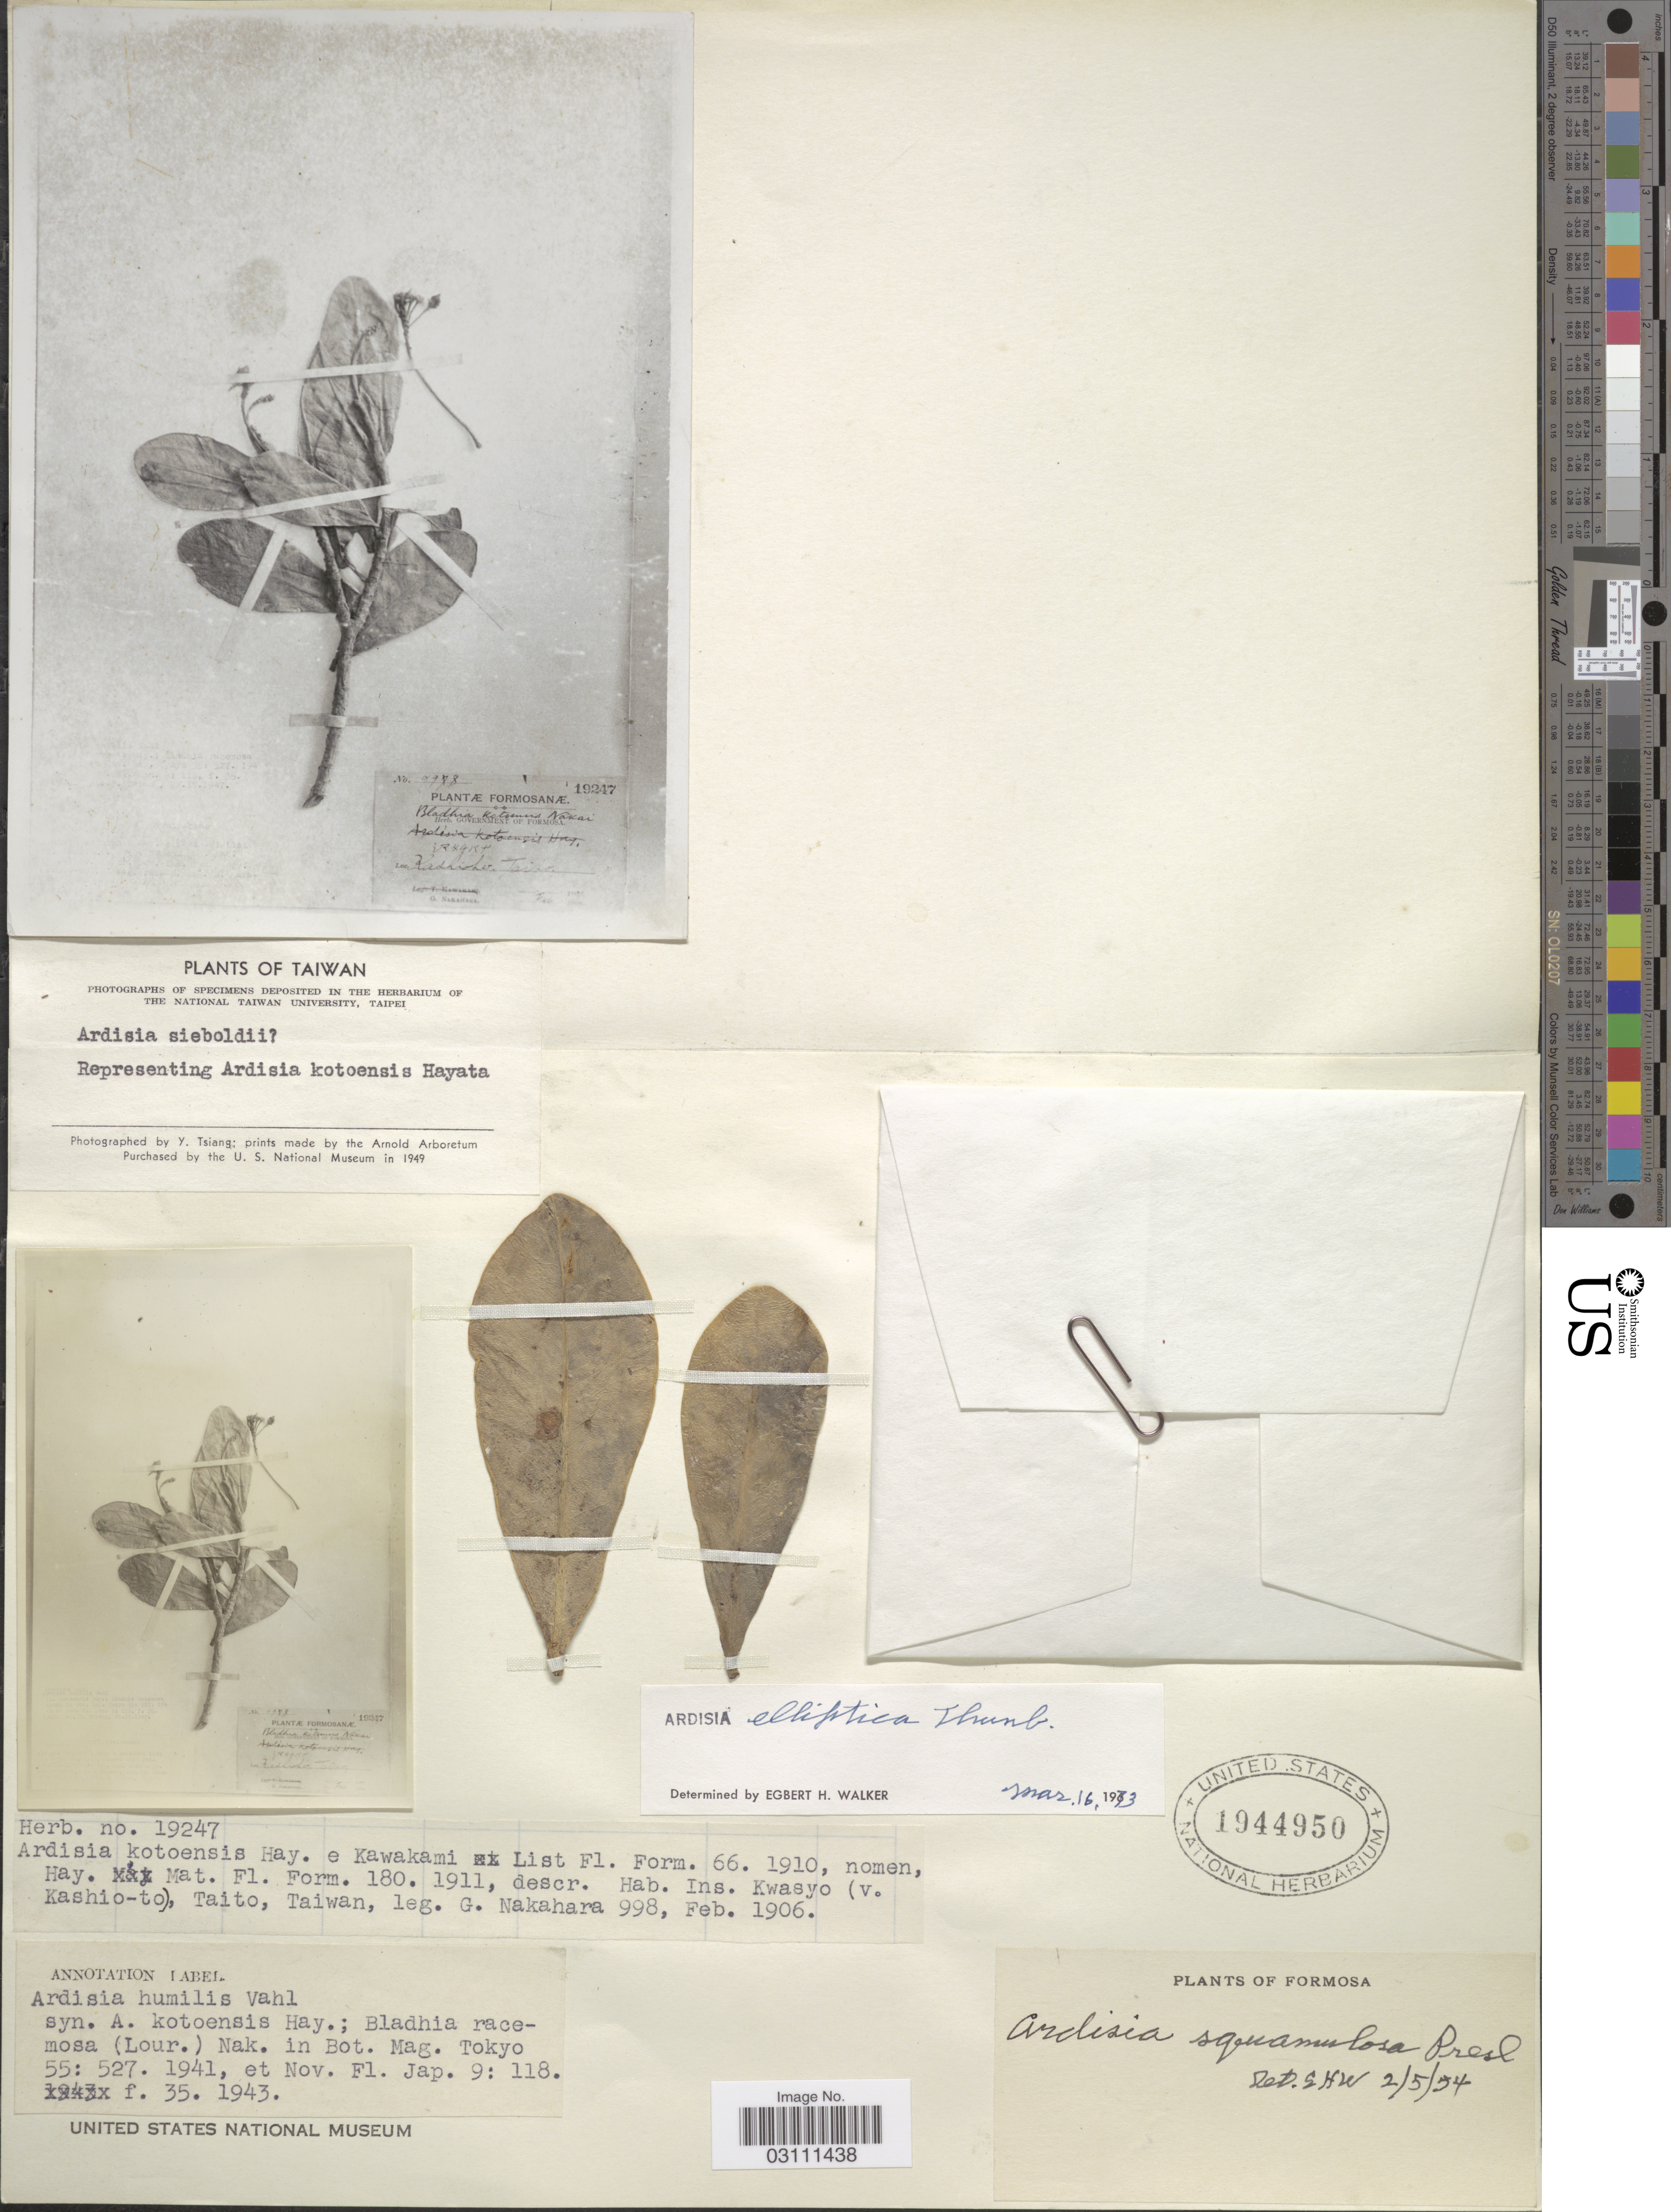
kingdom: Plantae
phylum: Tracheophyta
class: Magnoliopsida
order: Ericales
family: Primulaceae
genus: Ardisia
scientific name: Ardisia elliptica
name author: Thunb.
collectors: G. Nakahara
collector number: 998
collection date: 1906-02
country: Taiwan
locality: Formosa, Ins. Kwasyo (v. Kashio-to), Taito, Taiwan.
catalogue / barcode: US 1944950